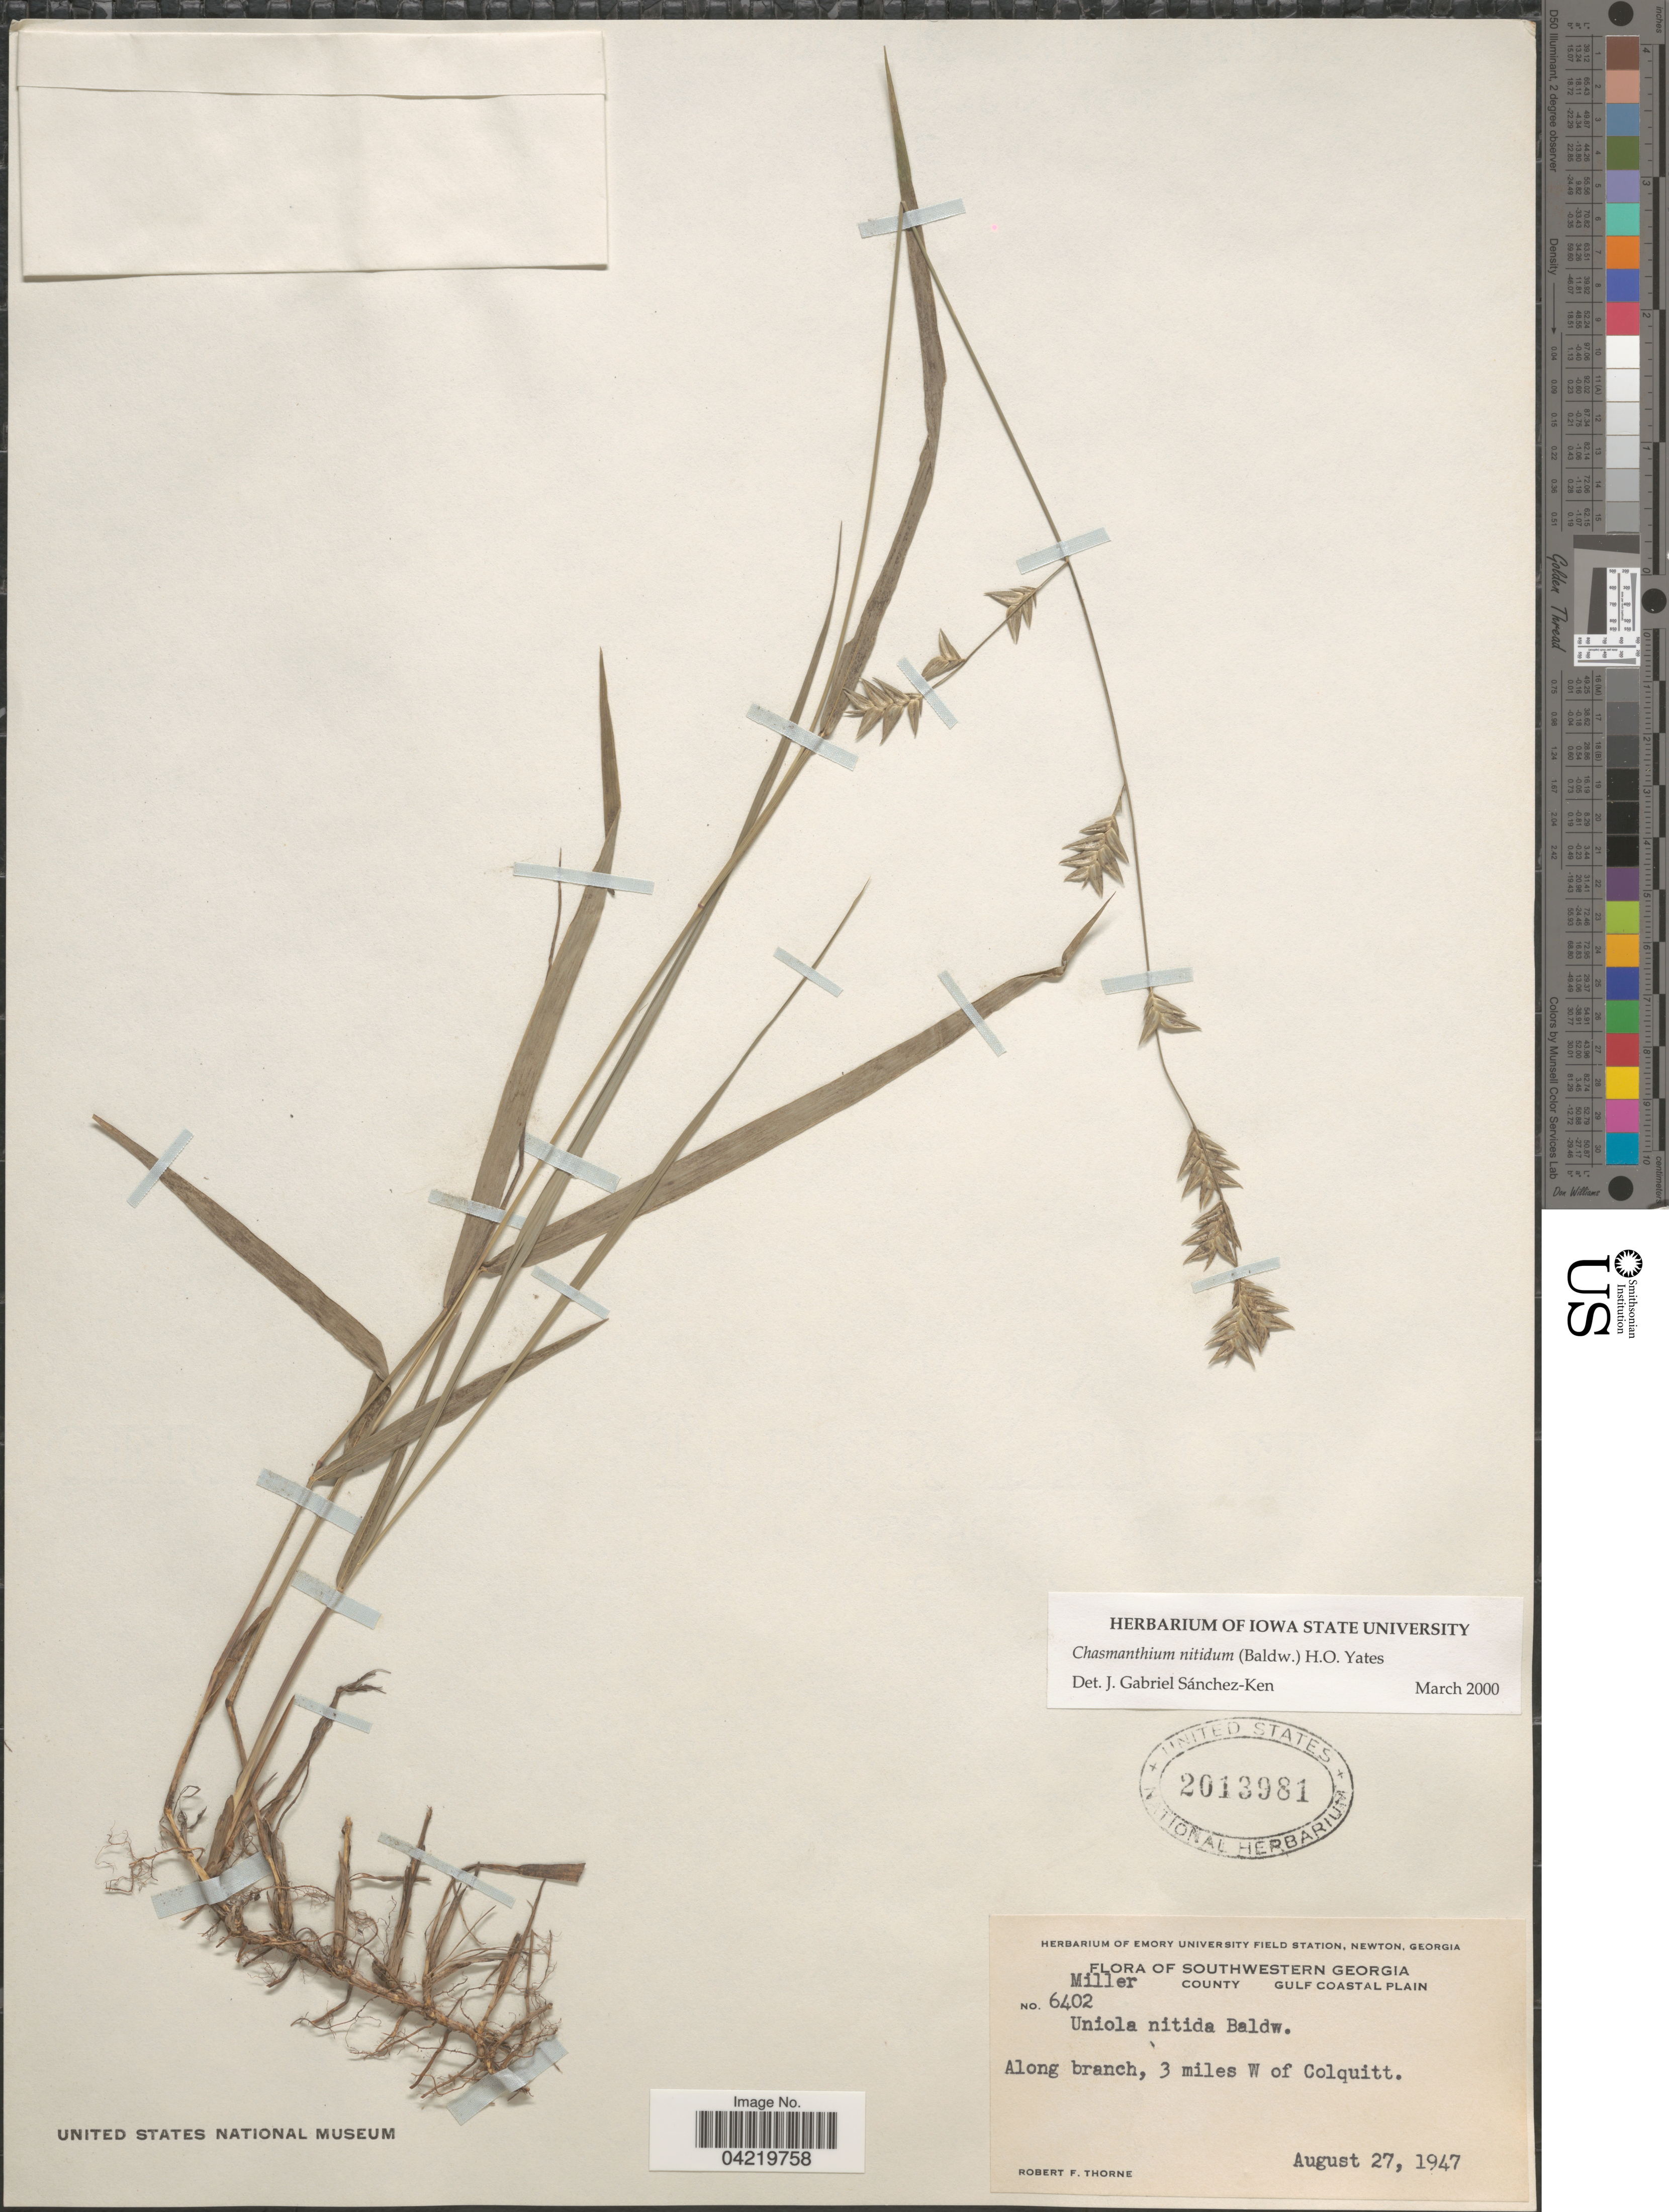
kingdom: Plantae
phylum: Tracheophyta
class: Liliopsida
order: Poales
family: Poaceae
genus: Chasmanthium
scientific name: Chasmanthium nitidum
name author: (Baldwin ex Elliott) H.O. Yates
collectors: R. F. Thorne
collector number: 6402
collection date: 1947-08-27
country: United States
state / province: Georgia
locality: Southwestern Georgia. Miller County Gulf Coastal Plain. Along branch, 3 miles W of Colquitt.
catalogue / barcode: US 2013981